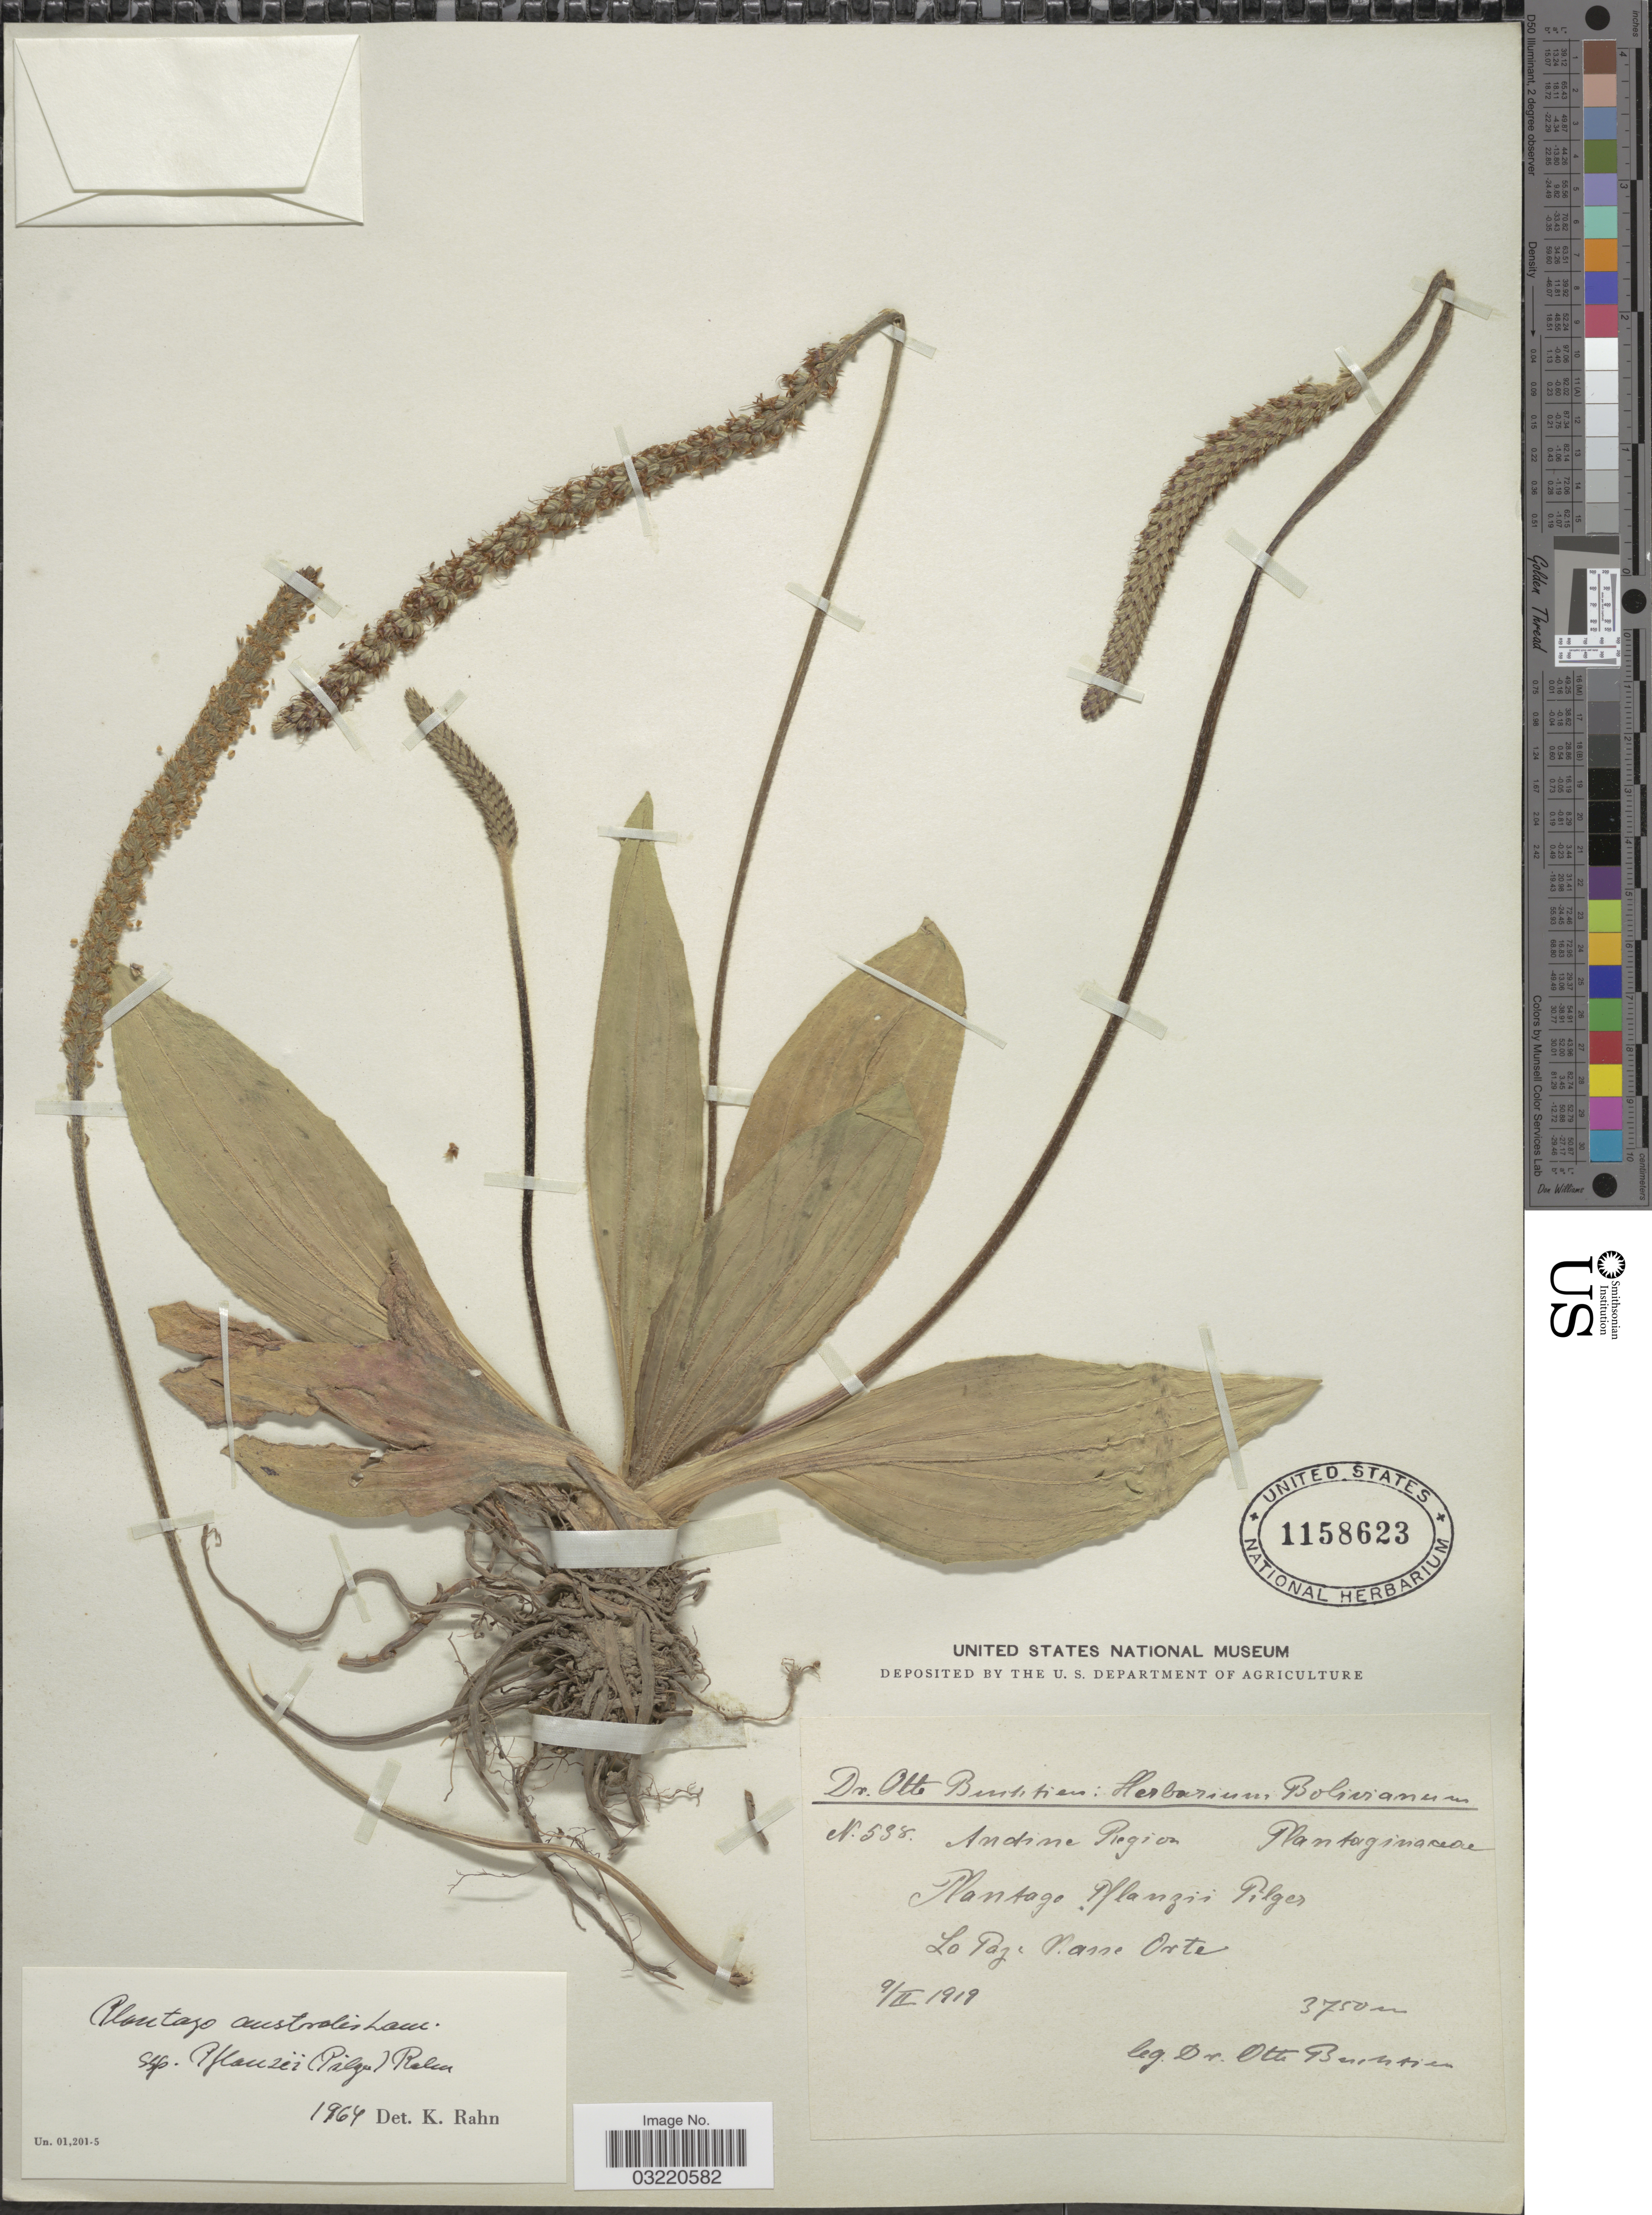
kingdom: Plantae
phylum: Tracheophyta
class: Magnoliopsida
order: Lamiales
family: Plantaginaceae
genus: Plantago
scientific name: Plantago pflanzii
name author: (Pilg.) Rahn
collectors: O. Buchtien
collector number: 538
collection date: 1919-02-09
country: Bolivia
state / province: La Paz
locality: Andine Region. La Page: Nasse Orte.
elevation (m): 3750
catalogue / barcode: US 1158623